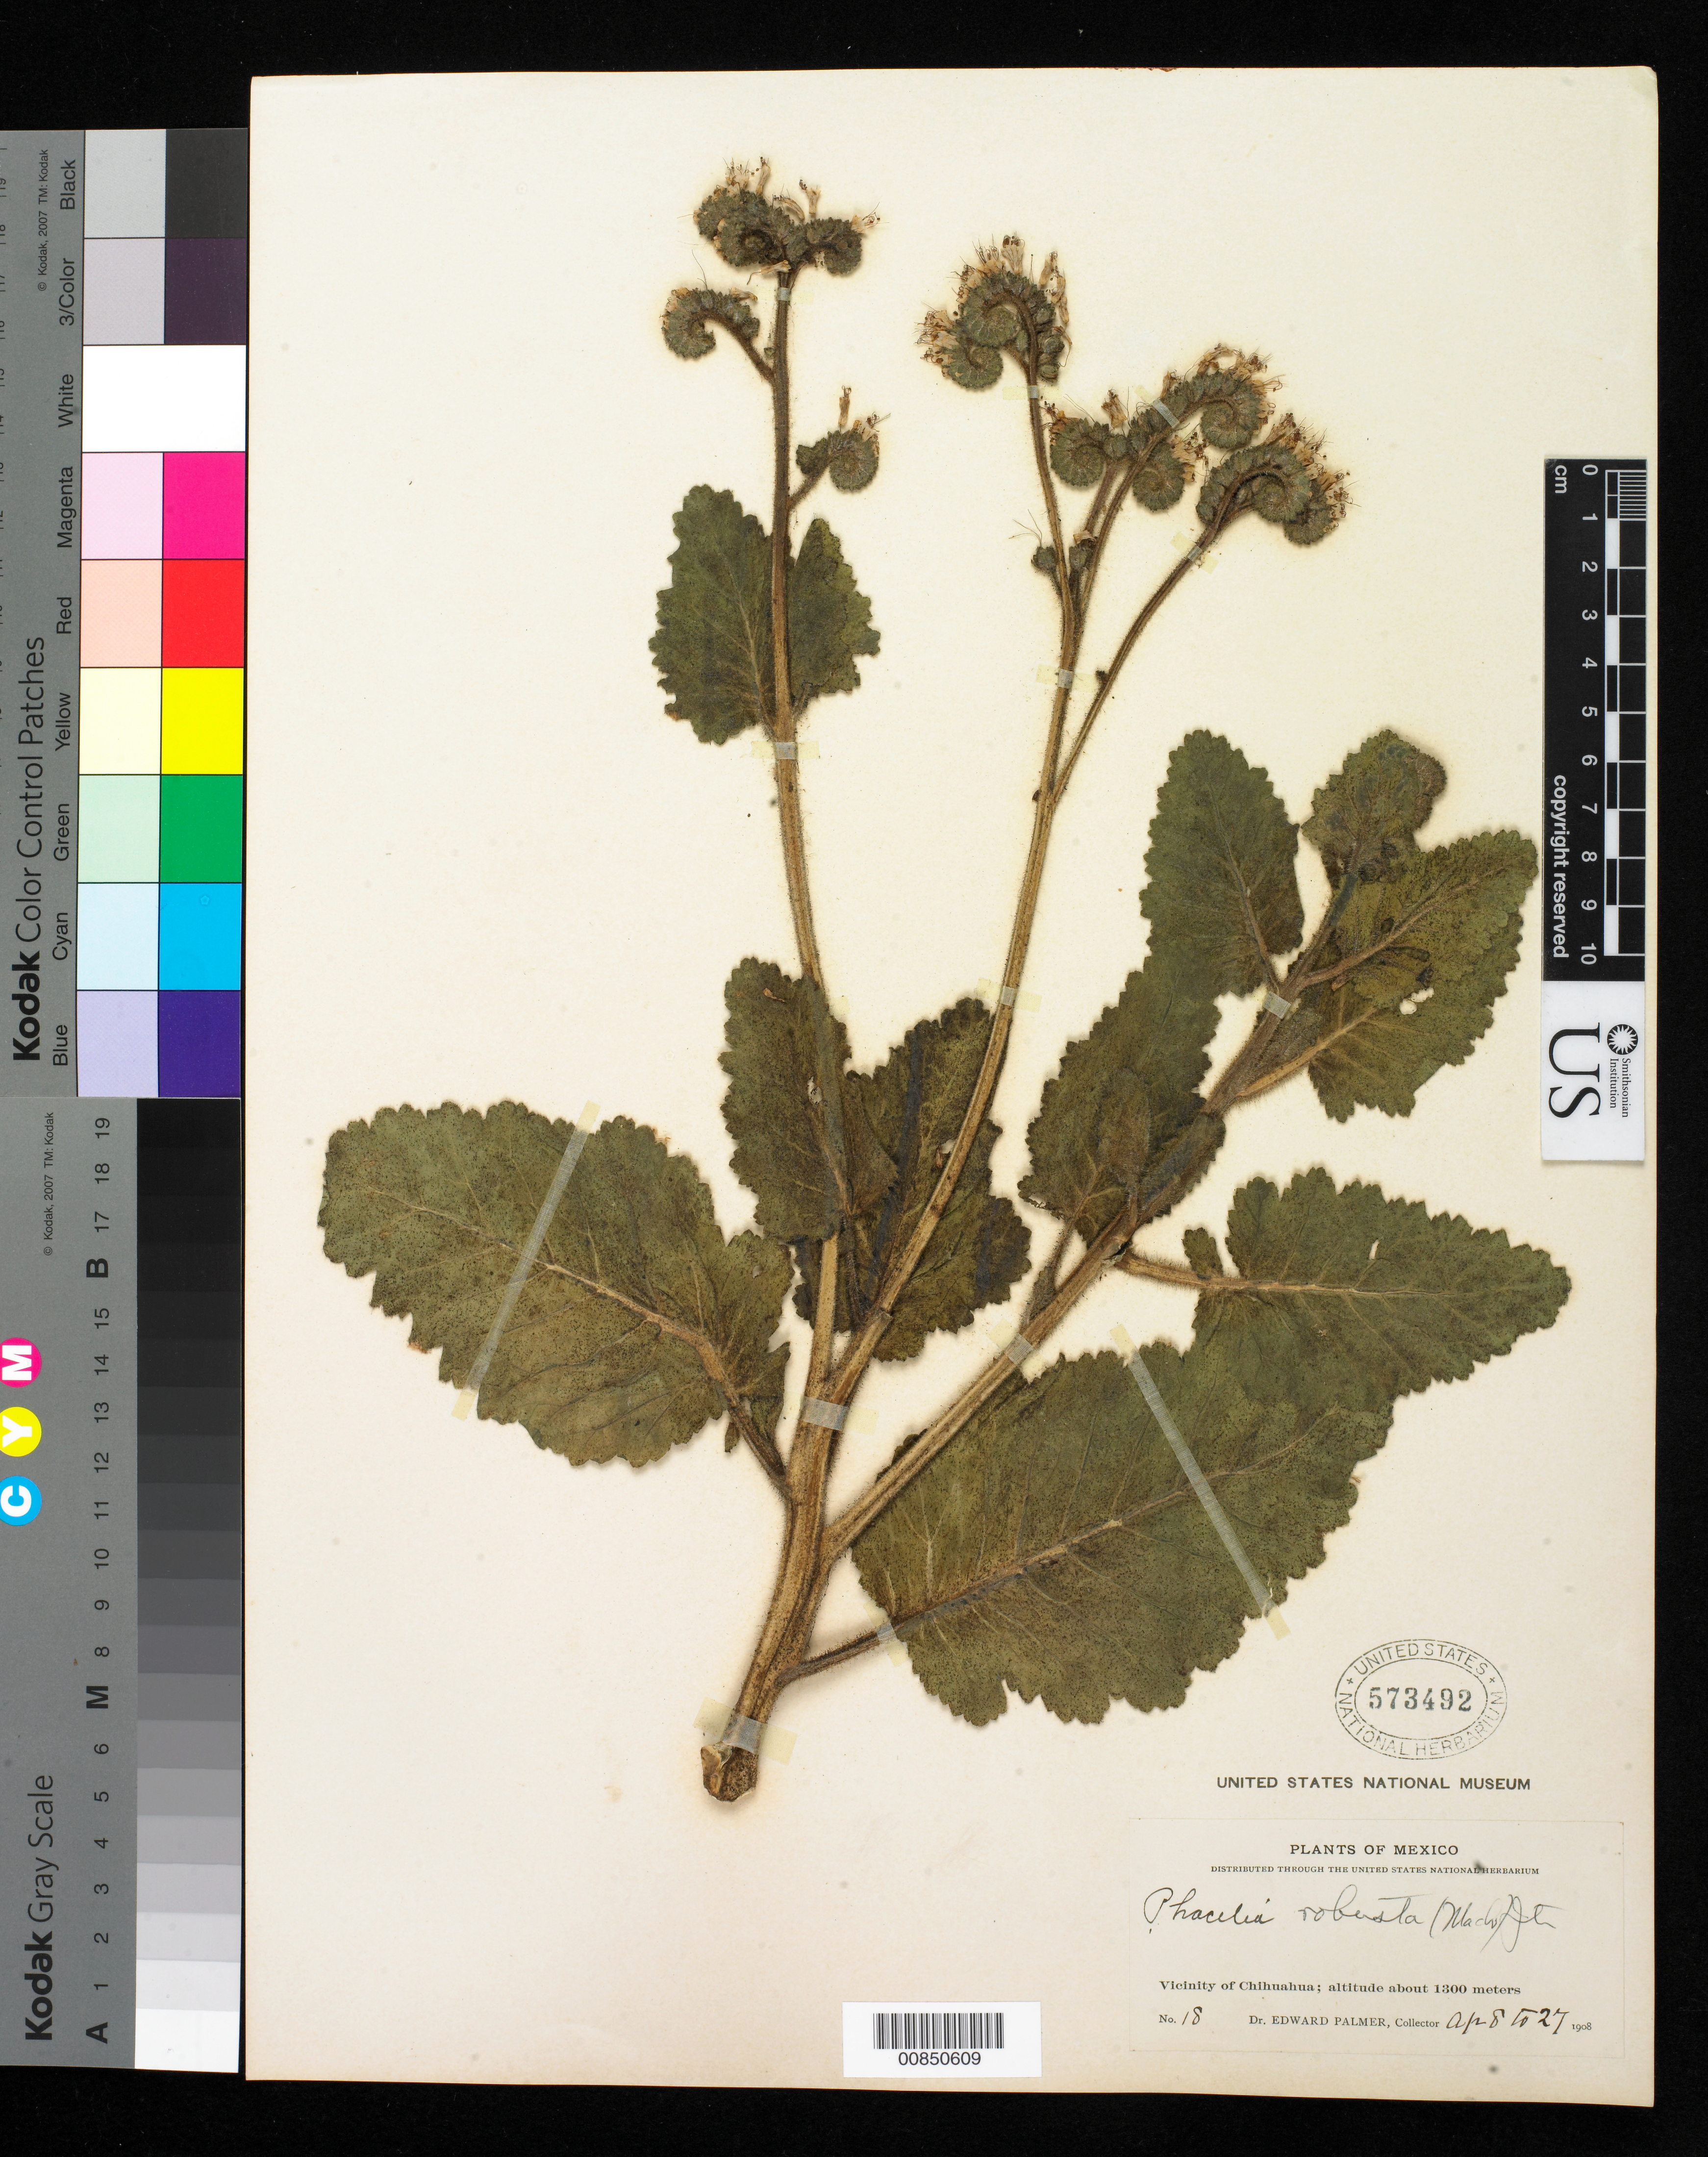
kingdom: Plantae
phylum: Tracheophyta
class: Magnoliopsida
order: Boraginales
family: Hydrophyllaceae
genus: Phacelia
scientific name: Phacelia robusta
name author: (J.F. Macbr.) I.M. Johnst.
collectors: E. Palmer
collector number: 18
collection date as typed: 08 Apr 1908 to 27 Apr 1908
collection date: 1908-04-08/1908-04-27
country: Mexico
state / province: Chihuahua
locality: Vicinity of Chihuahua.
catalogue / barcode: US 573492